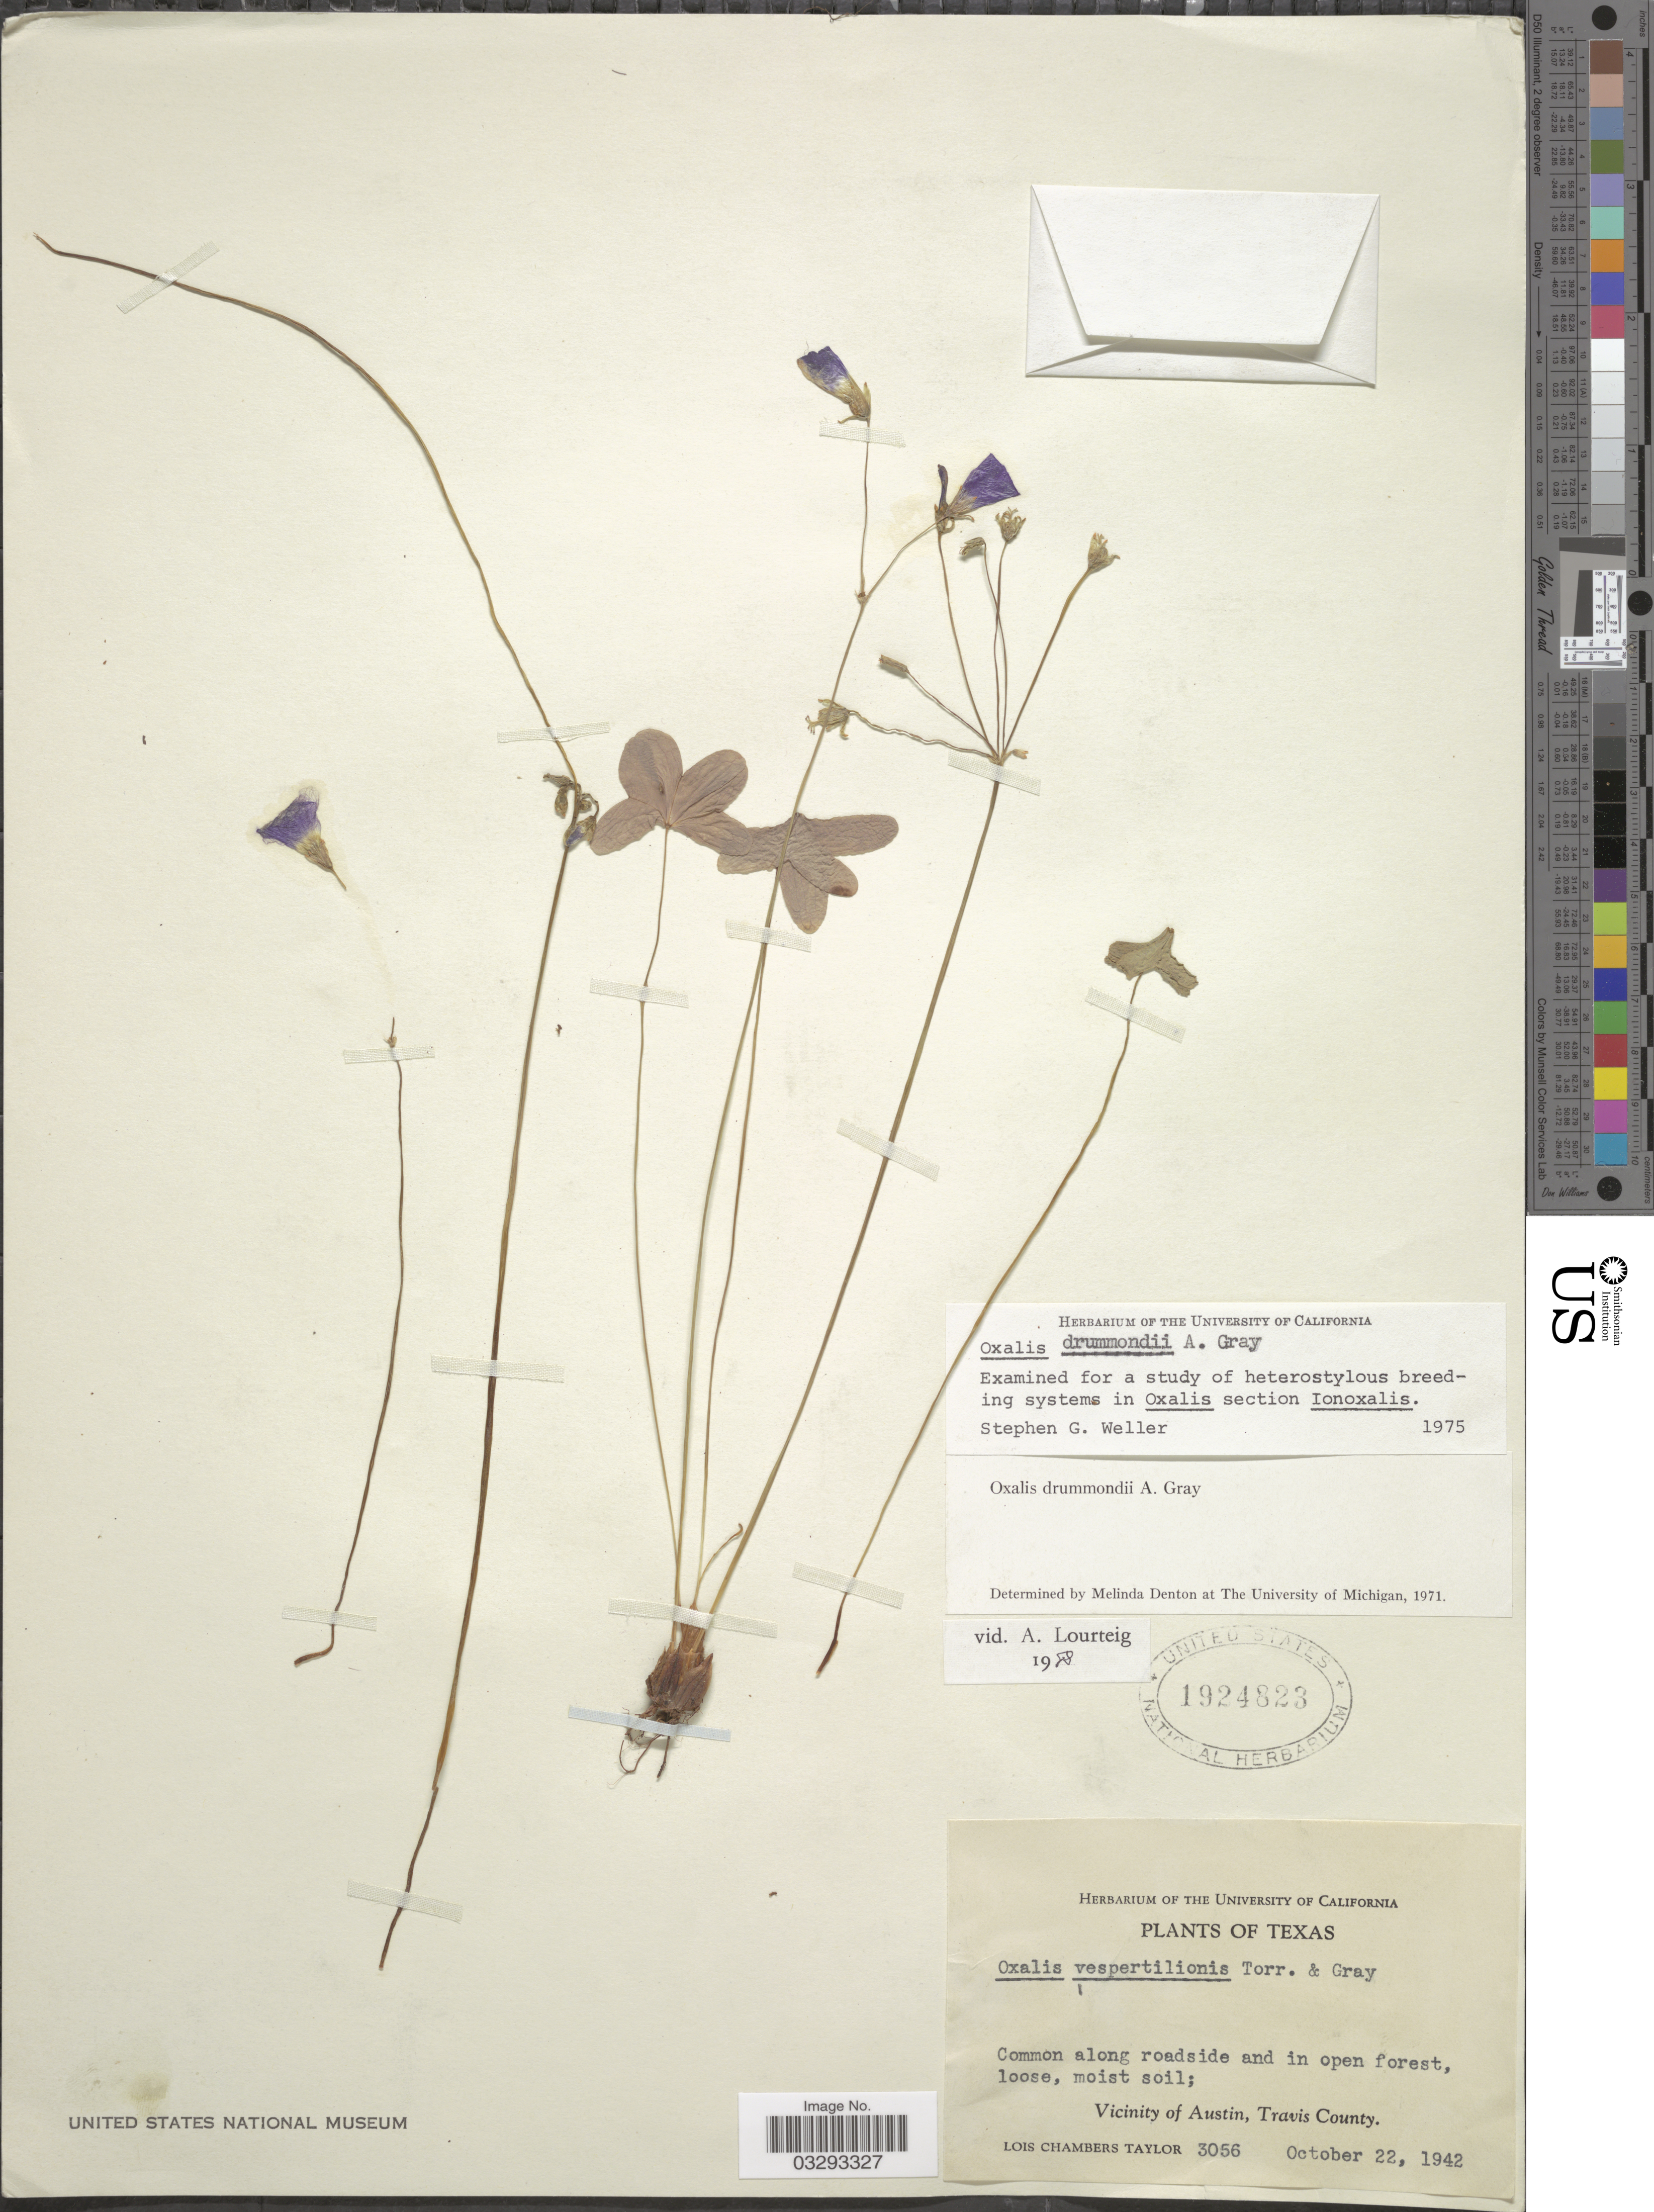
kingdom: Plantae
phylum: Tracheophyta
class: Magnoliopsida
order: Oxalidales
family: Oxalidaceae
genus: Oxalis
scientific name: Oxalis drummondii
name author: A. Gray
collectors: L. Taylor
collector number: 3056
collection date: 1942-10-22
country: United States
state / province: Texas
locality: Vicinity of Austin, Travis County.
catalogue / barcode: US 1924823